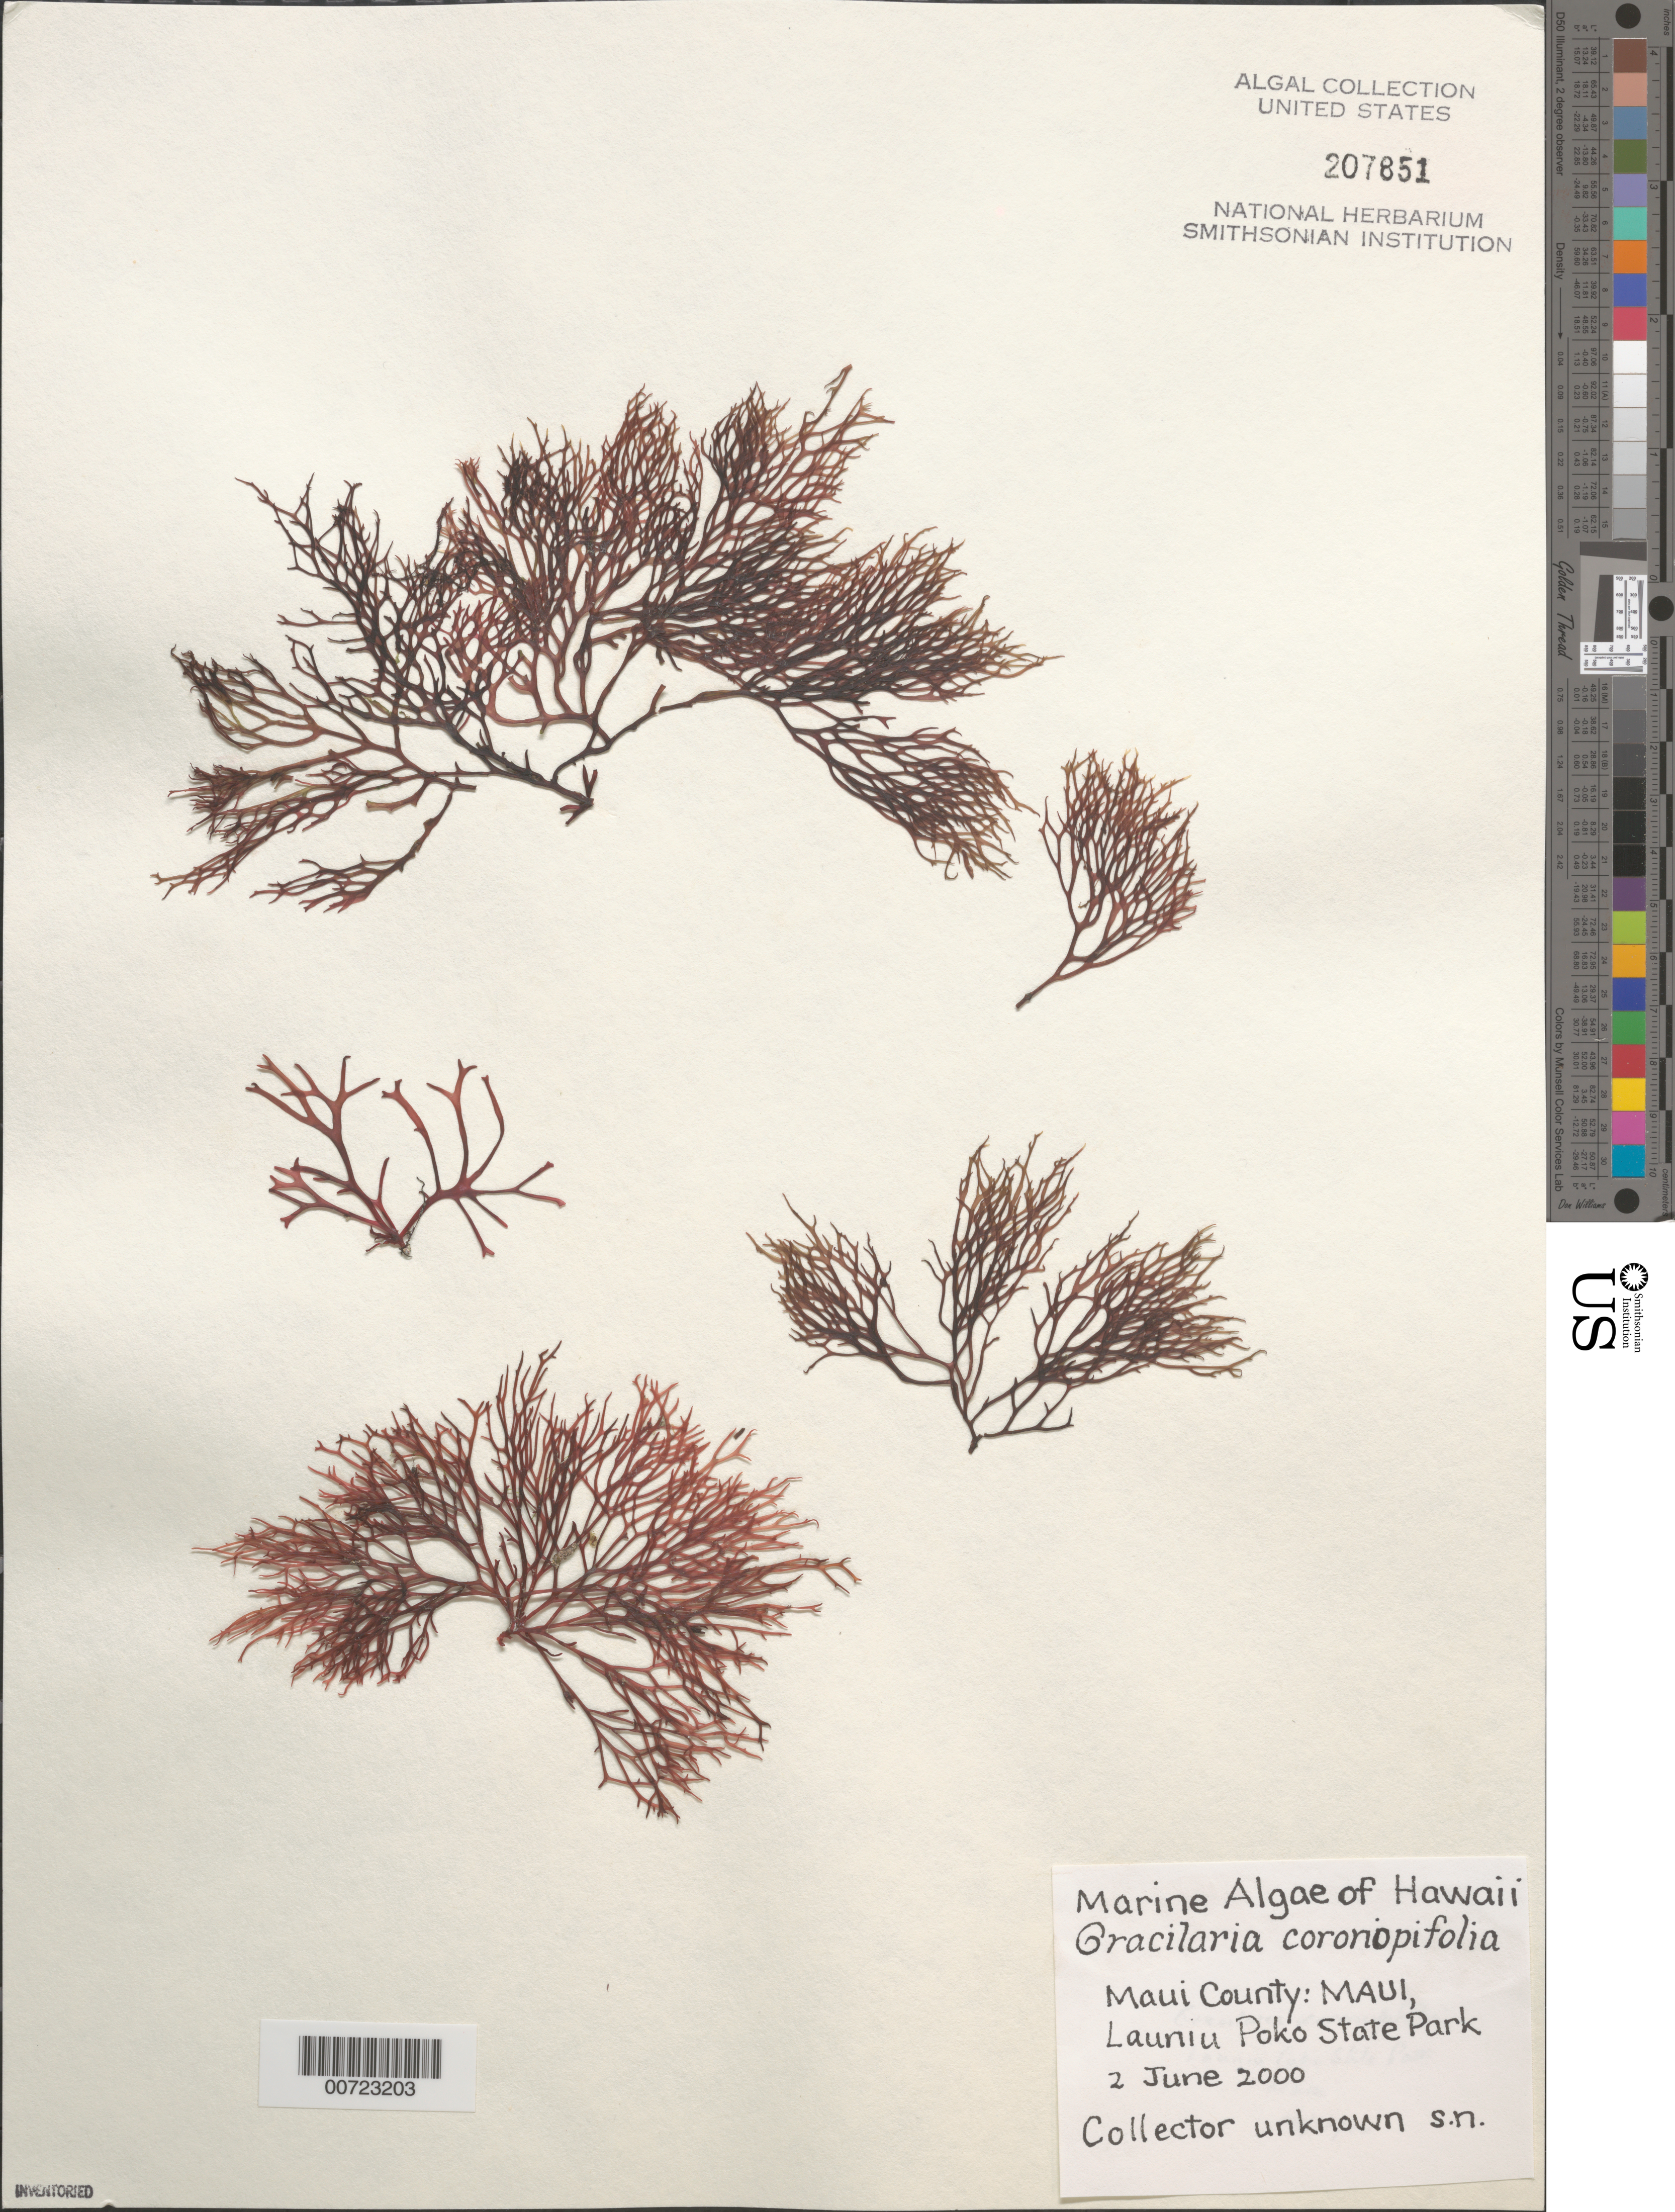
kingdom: Plantae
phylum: Rhodophyta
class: Florideophyceae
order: Gracilariales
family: Gracilariaceae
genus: Gracilaria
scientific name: Gracilaria coronopifolia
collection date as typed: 02 Jun 2000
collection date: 2000-06-02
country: United States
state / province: Hawaii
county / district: Maui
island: Maui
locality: Launiu Poko State Park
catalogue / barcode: US 207851